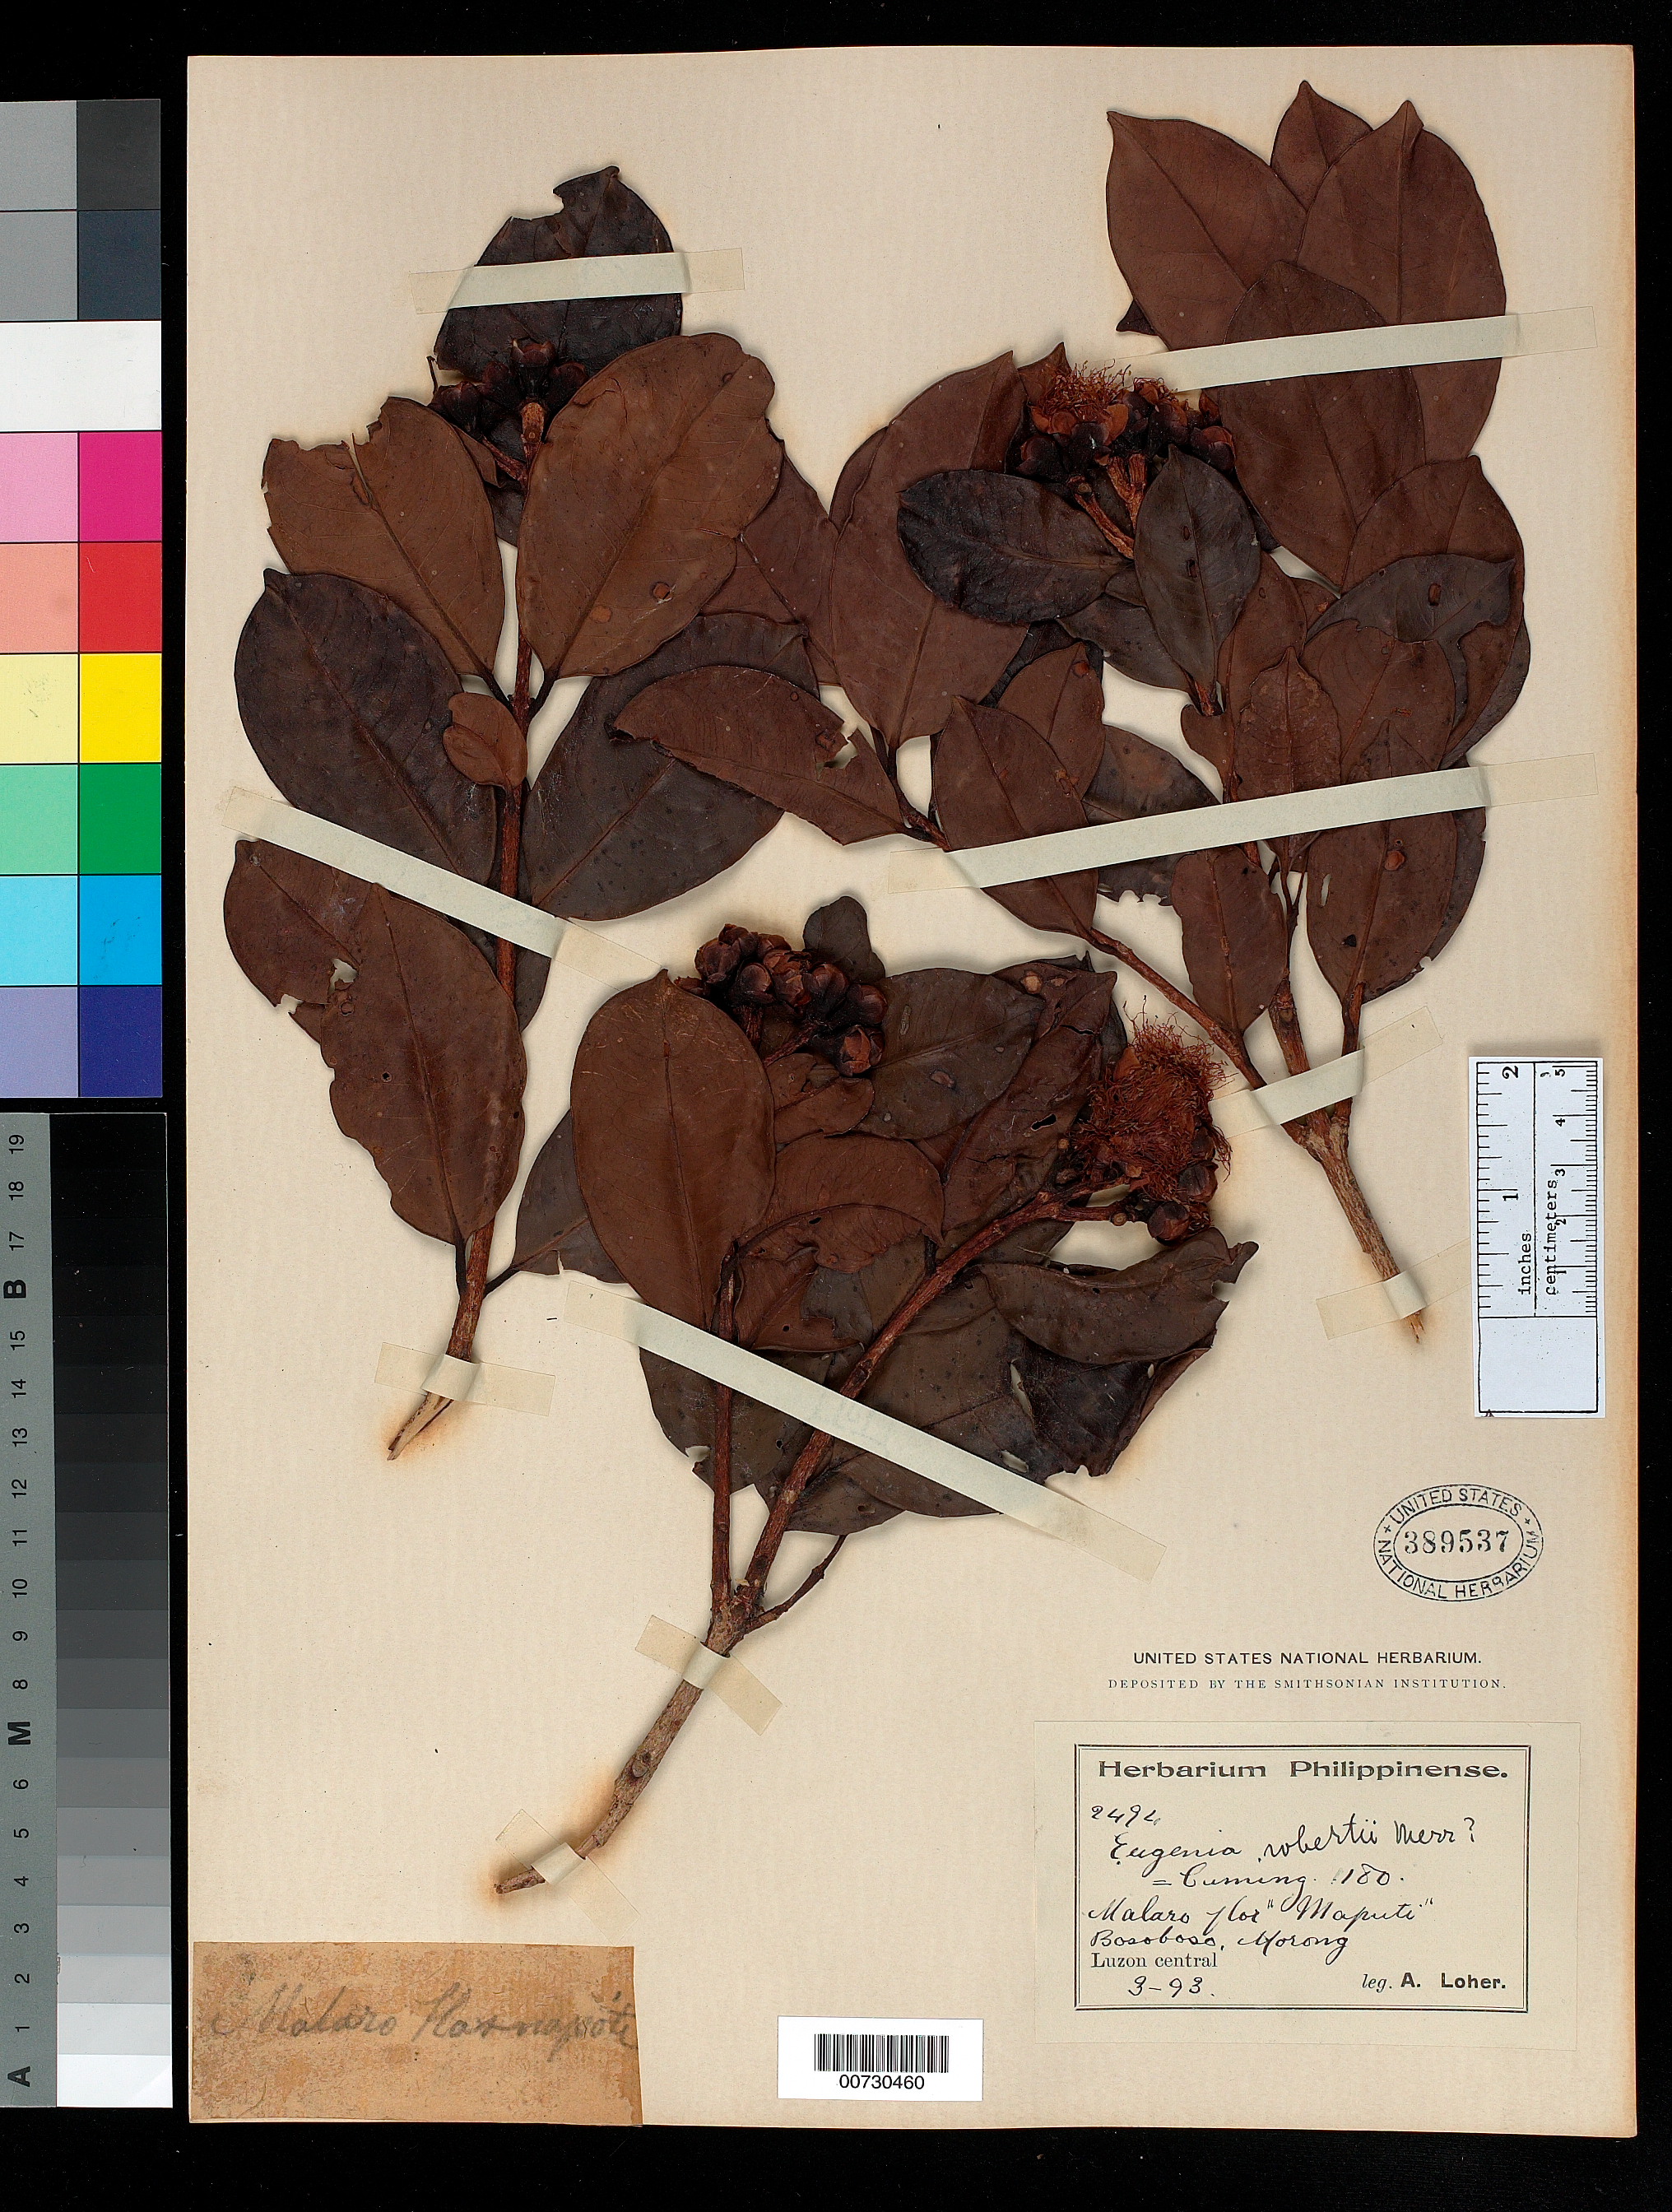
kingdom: Plantae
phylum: Tracheophyta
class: Magnoliopsida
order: Myrtales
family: Myrtaceae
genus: Syzygium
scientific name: Syzygium sp.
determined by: Strong, Mark T., (BOT), Smithsonian Institution - National Museum of Natural History (UNITED STATES)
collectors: A. Loher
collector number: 2494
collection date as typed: Mar 1893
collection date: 1893-03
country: Philippines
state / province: Calabarzon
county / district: Rizal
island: Luzon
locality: Bosoboso, morong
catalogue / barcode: US 389537